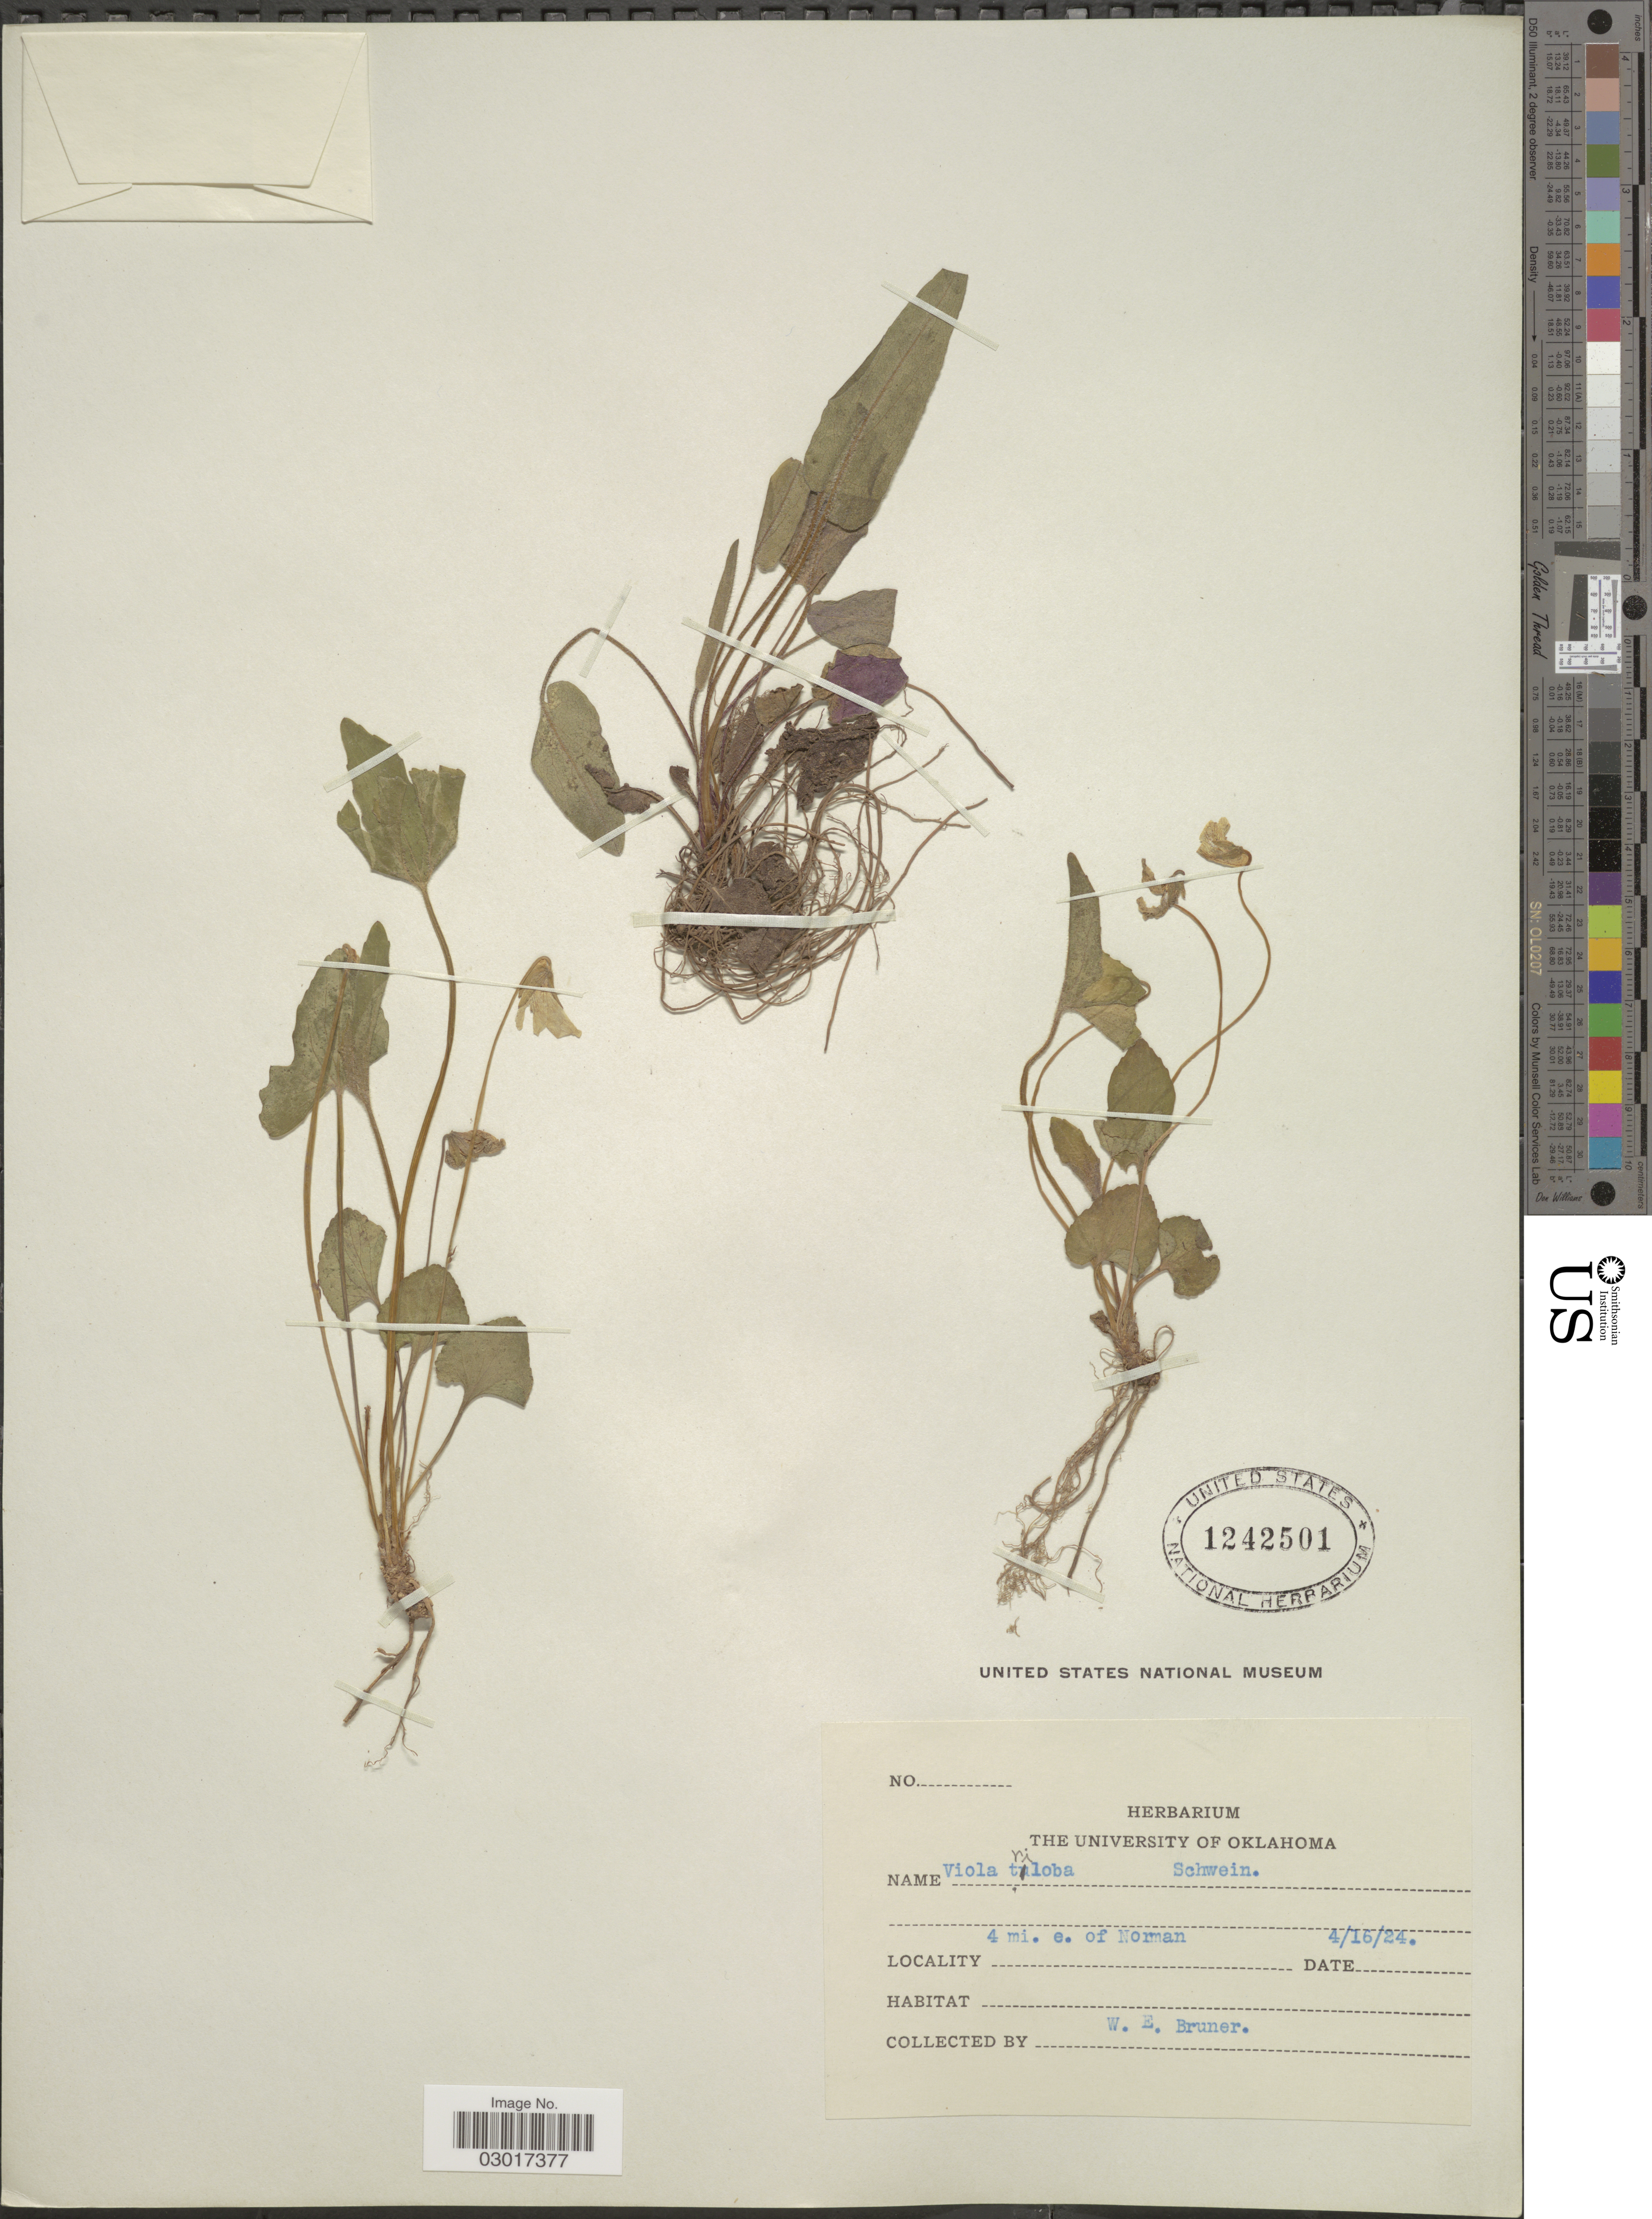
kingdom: Plantae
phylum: Tracheophyta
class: Magnoliopsida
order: Malpighiales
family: Violaceae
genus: Viola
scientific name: Viola triloba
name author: Schwein.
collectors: W. Bruner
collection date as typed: Transcribed d/m/y: 16/4/24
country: United States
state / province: Oklahoma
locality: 4 mi. e. of Norman.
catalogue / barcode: US 1242501